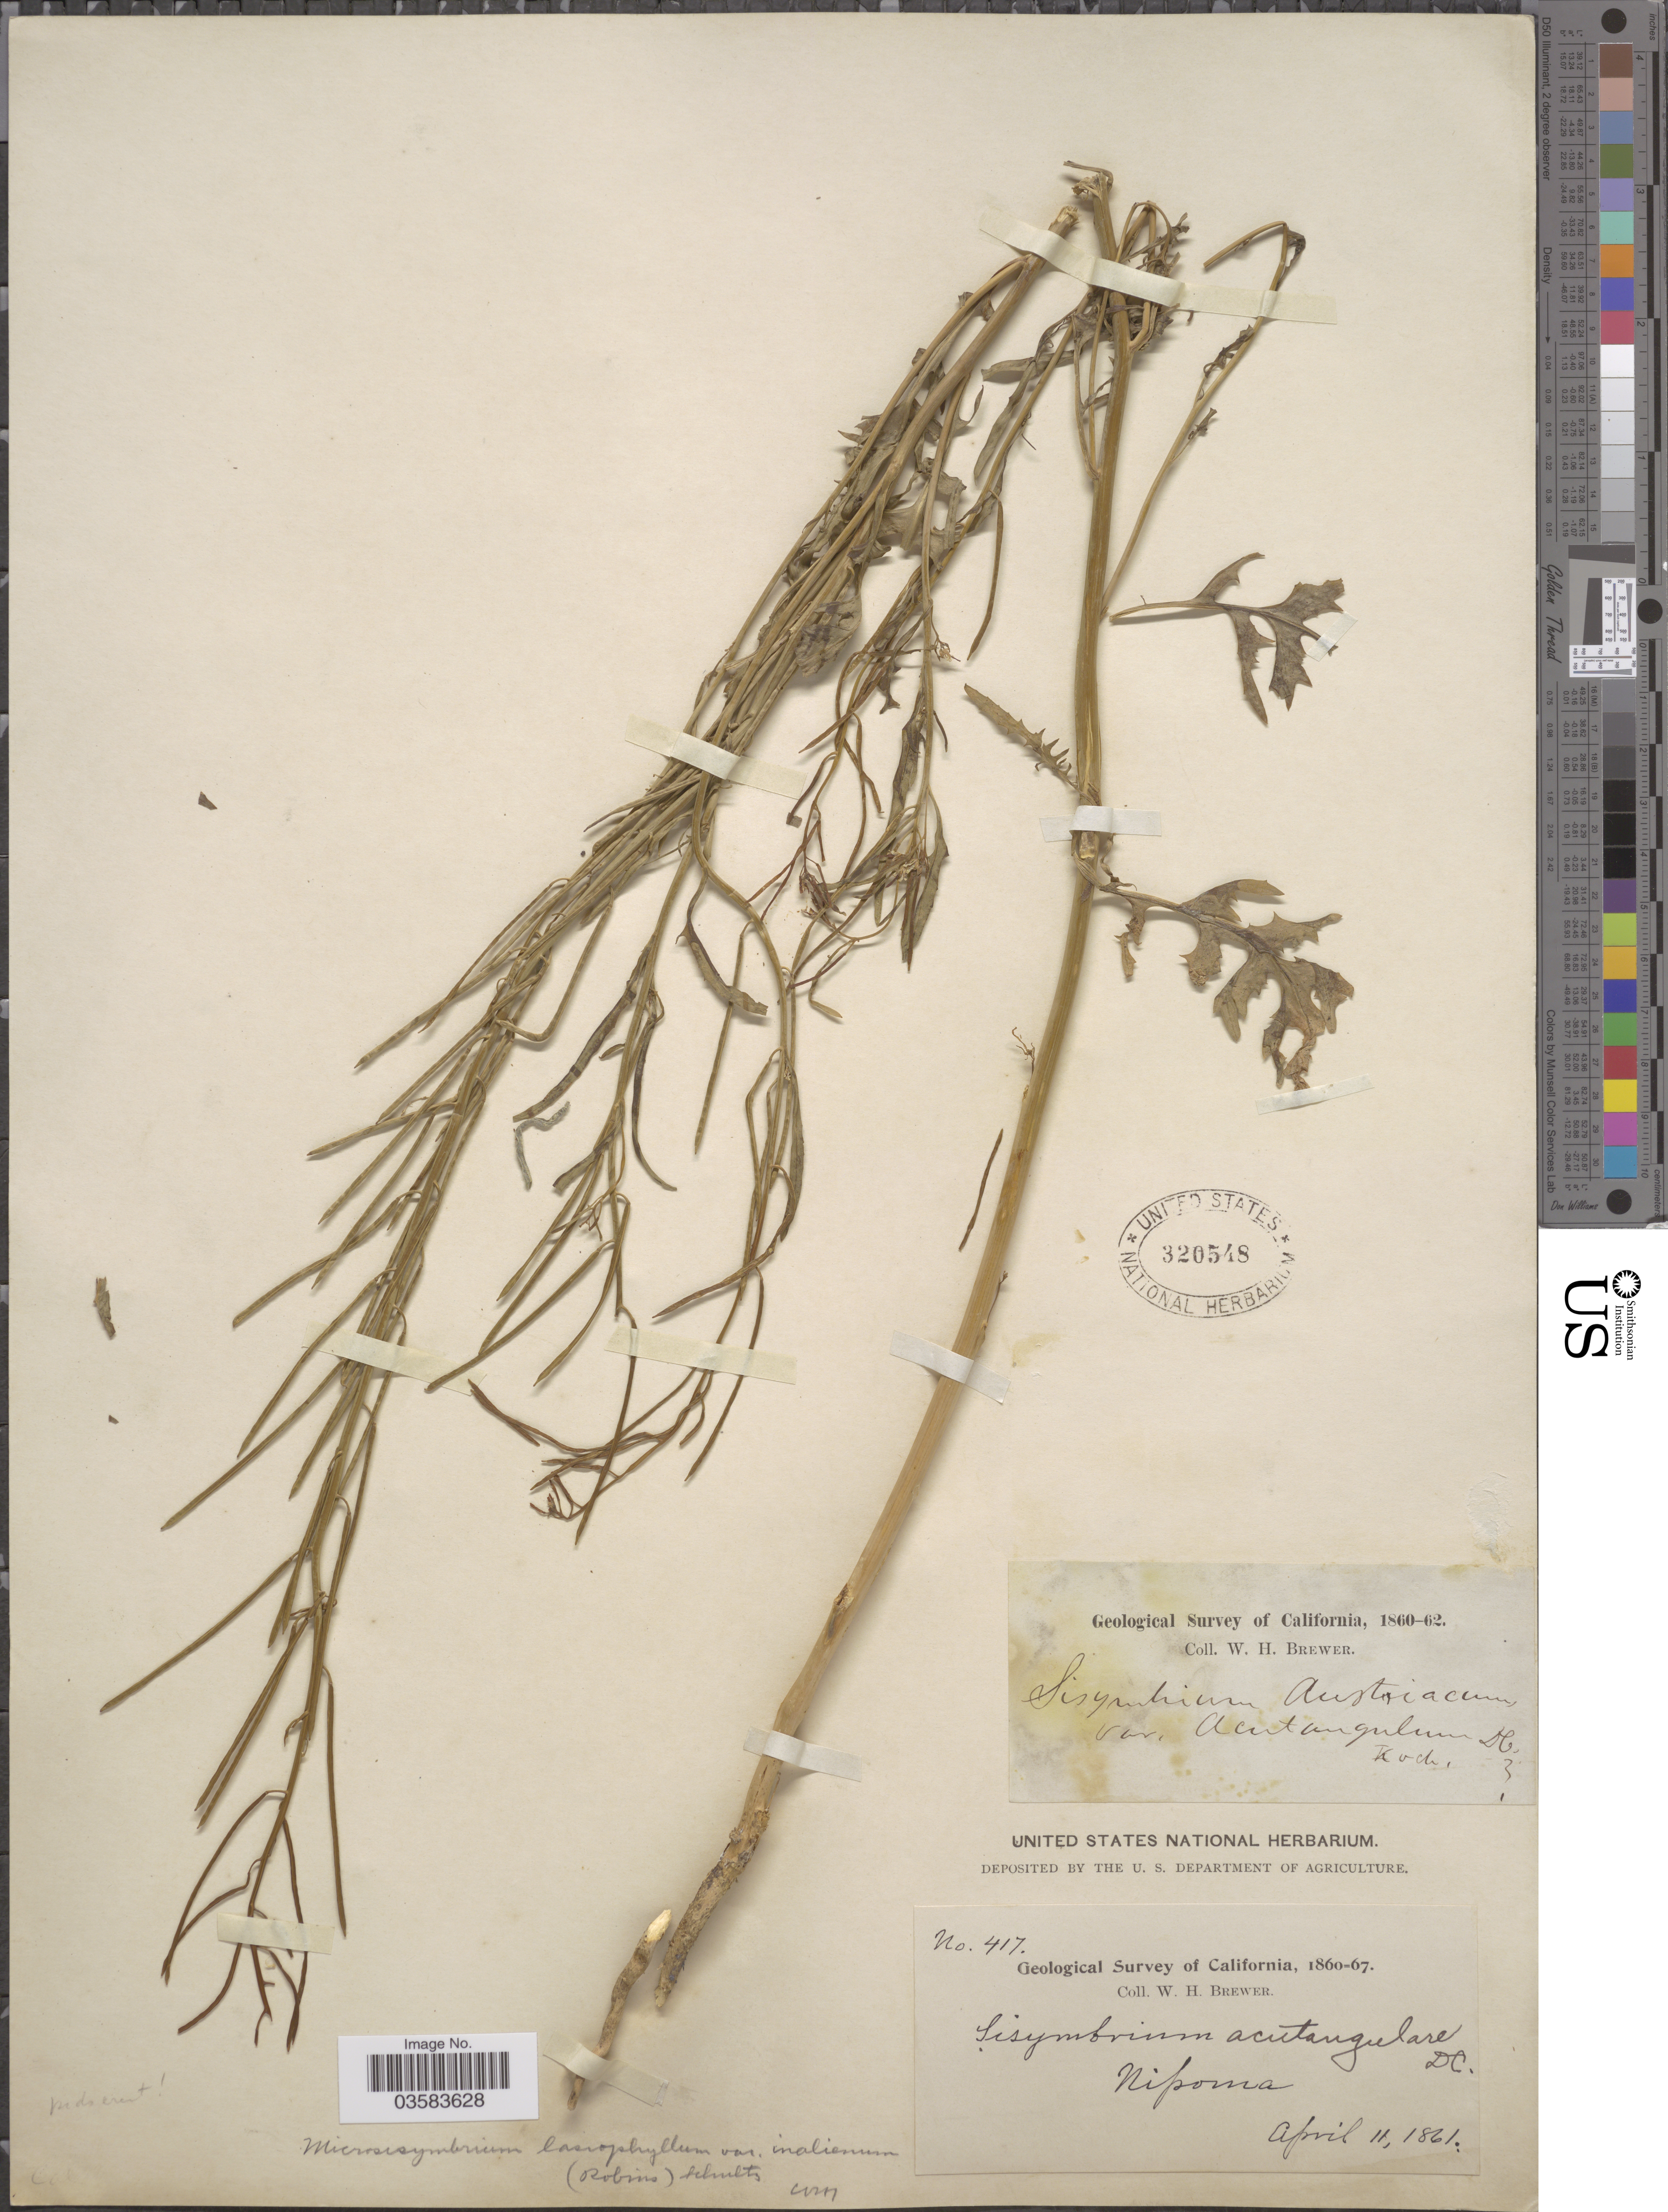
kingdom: Plantae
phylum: Tracheophyta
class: Magnoliopsida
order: Brassicales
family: Brassicaceae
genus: Microsisymbrium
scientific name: Microsisymbrium lasiophyllum var. inalienum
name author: (B.L. Rob.) O.E. Schulz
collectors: W. H. Brewer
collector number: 417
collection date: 1861-04-11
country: United States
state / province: California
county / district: San Luis Obispo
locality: Nipoma.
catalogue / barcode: US 320548